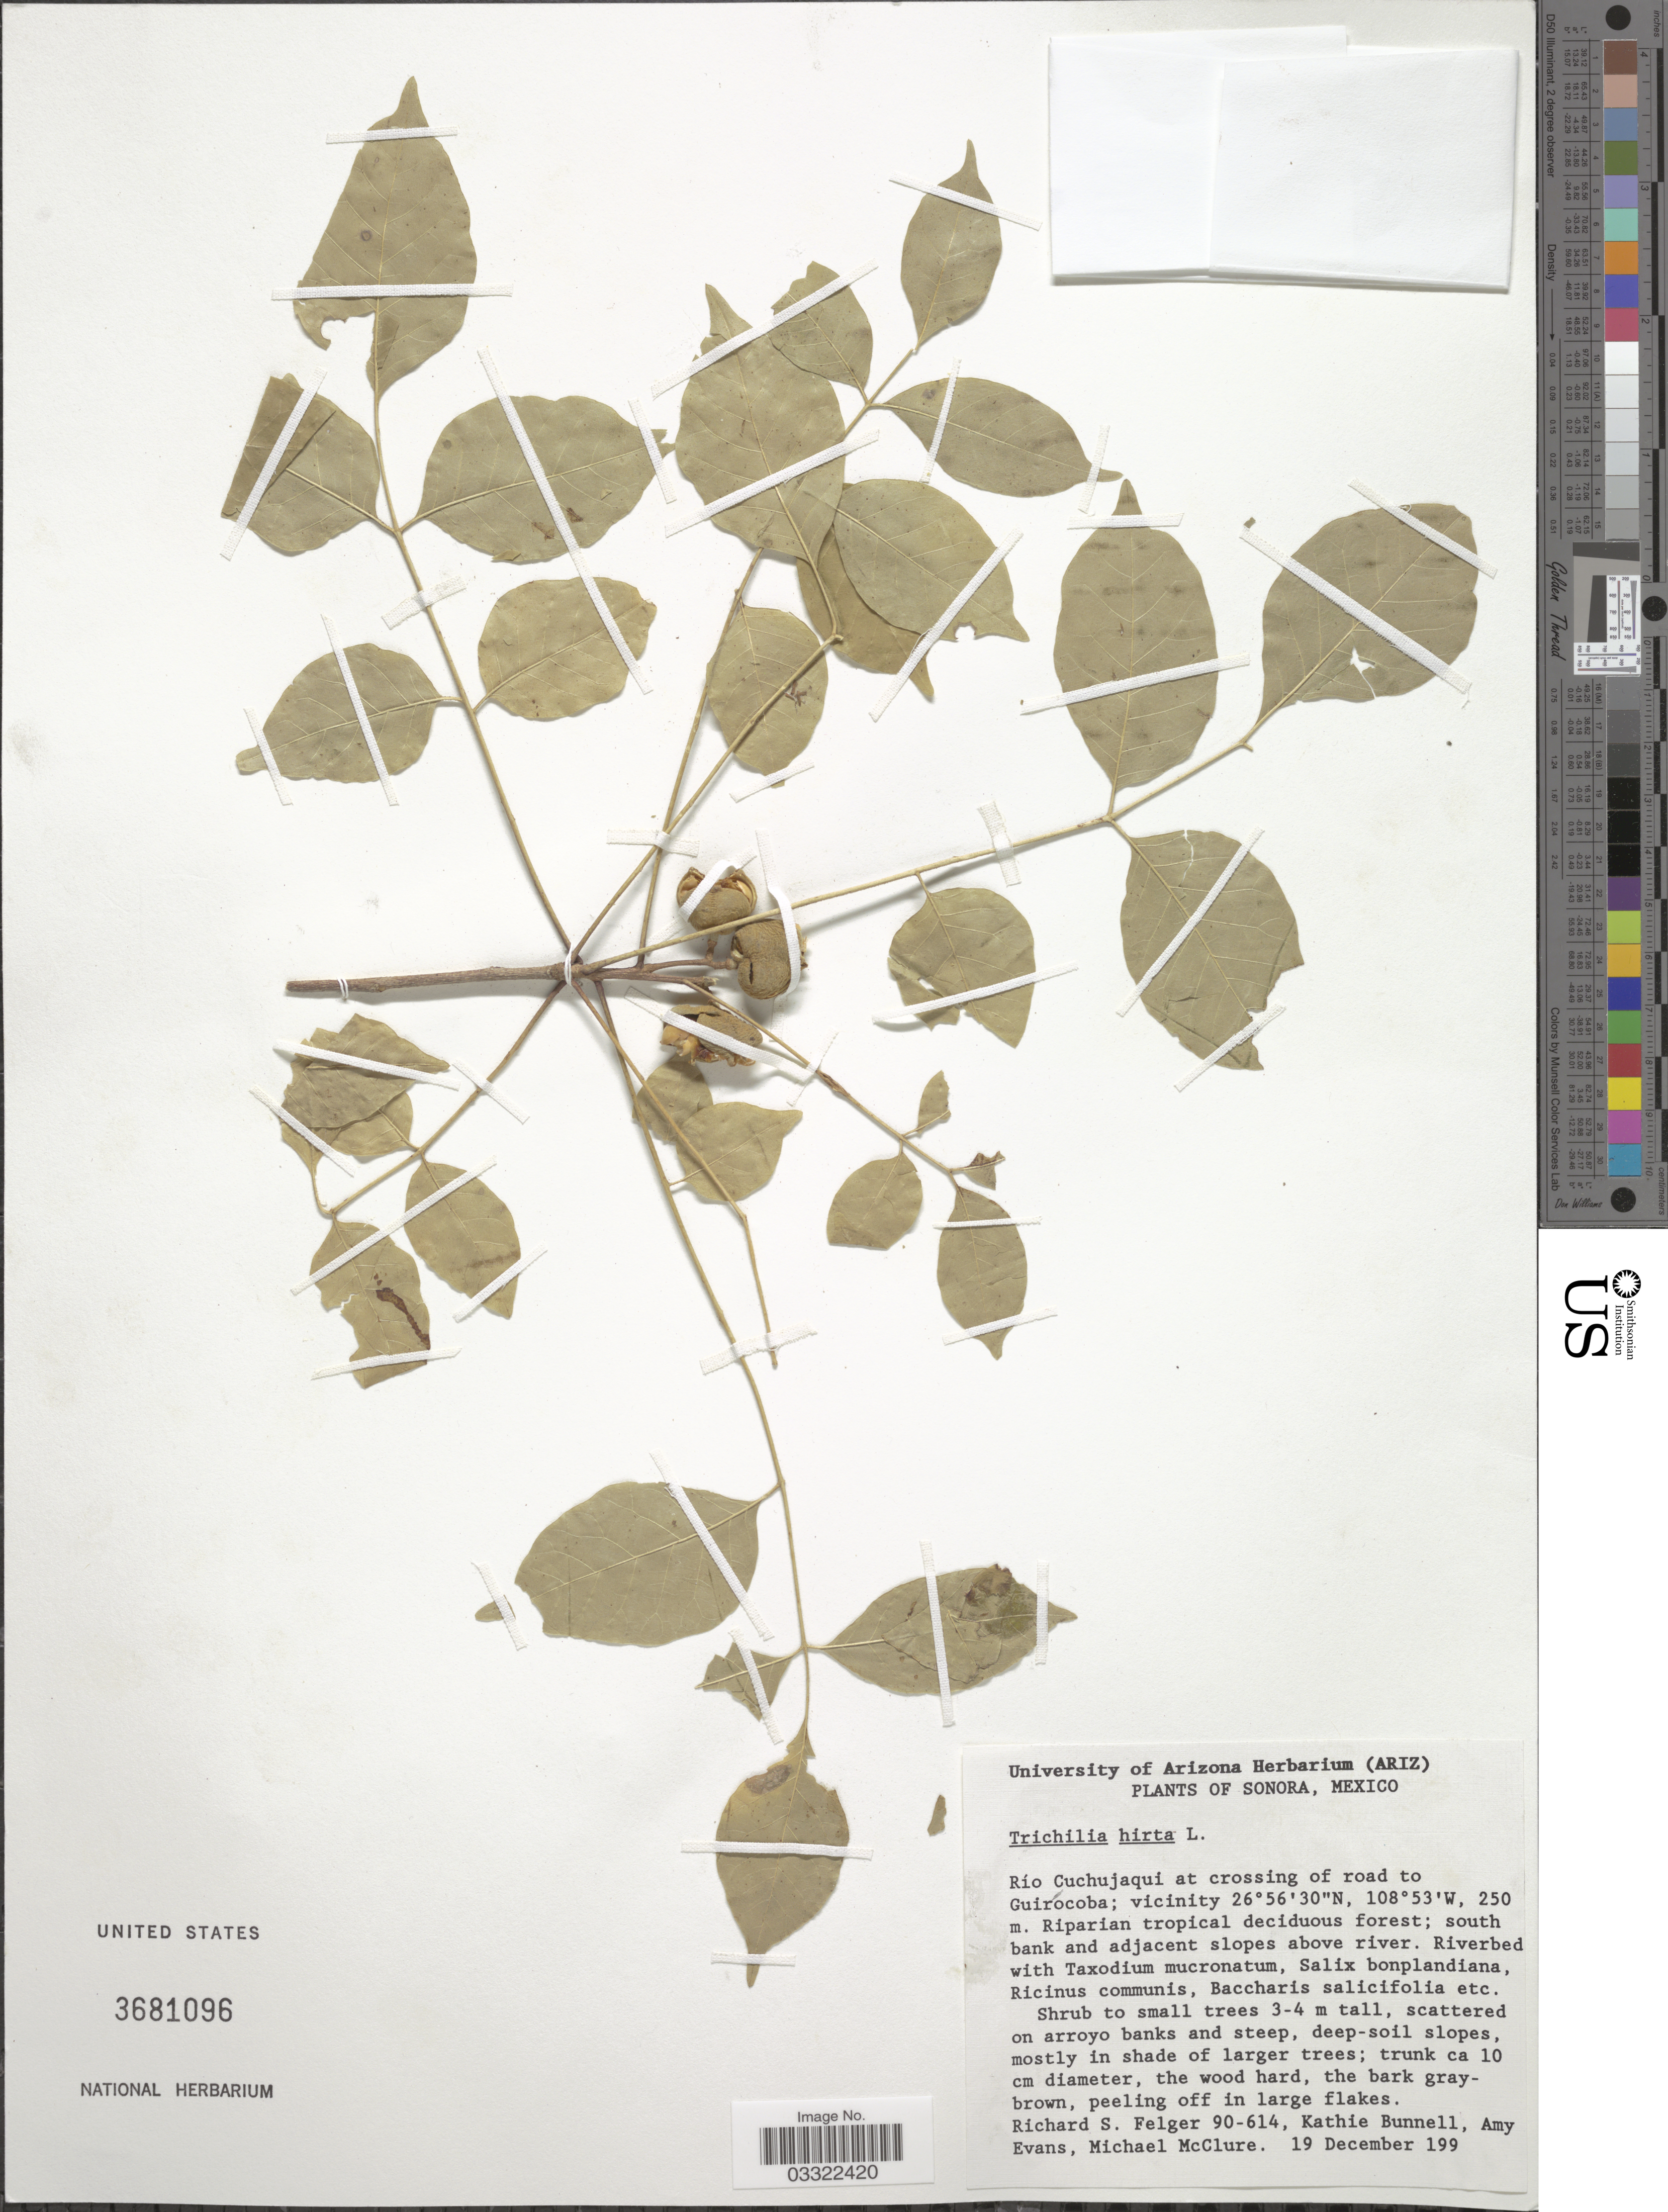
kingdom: Plantae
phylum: Tracheophyta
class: Magnoliopsida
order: Sapindales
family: Meliaceae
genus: Trichilia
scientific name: Trichilia hirta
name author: L.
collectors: R. S. Felger, K. Bunnell, A. Evans & M. McClure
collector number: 90-614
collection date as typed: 19 December 199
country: Mexico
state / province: Sonora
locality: Río Cuchujaqui at crossing of road to Guirocoba; vicinity. Riparian tropical deciduous forest; south bank and adjacent slopes above river.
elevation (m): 250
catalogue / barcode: US 3681096